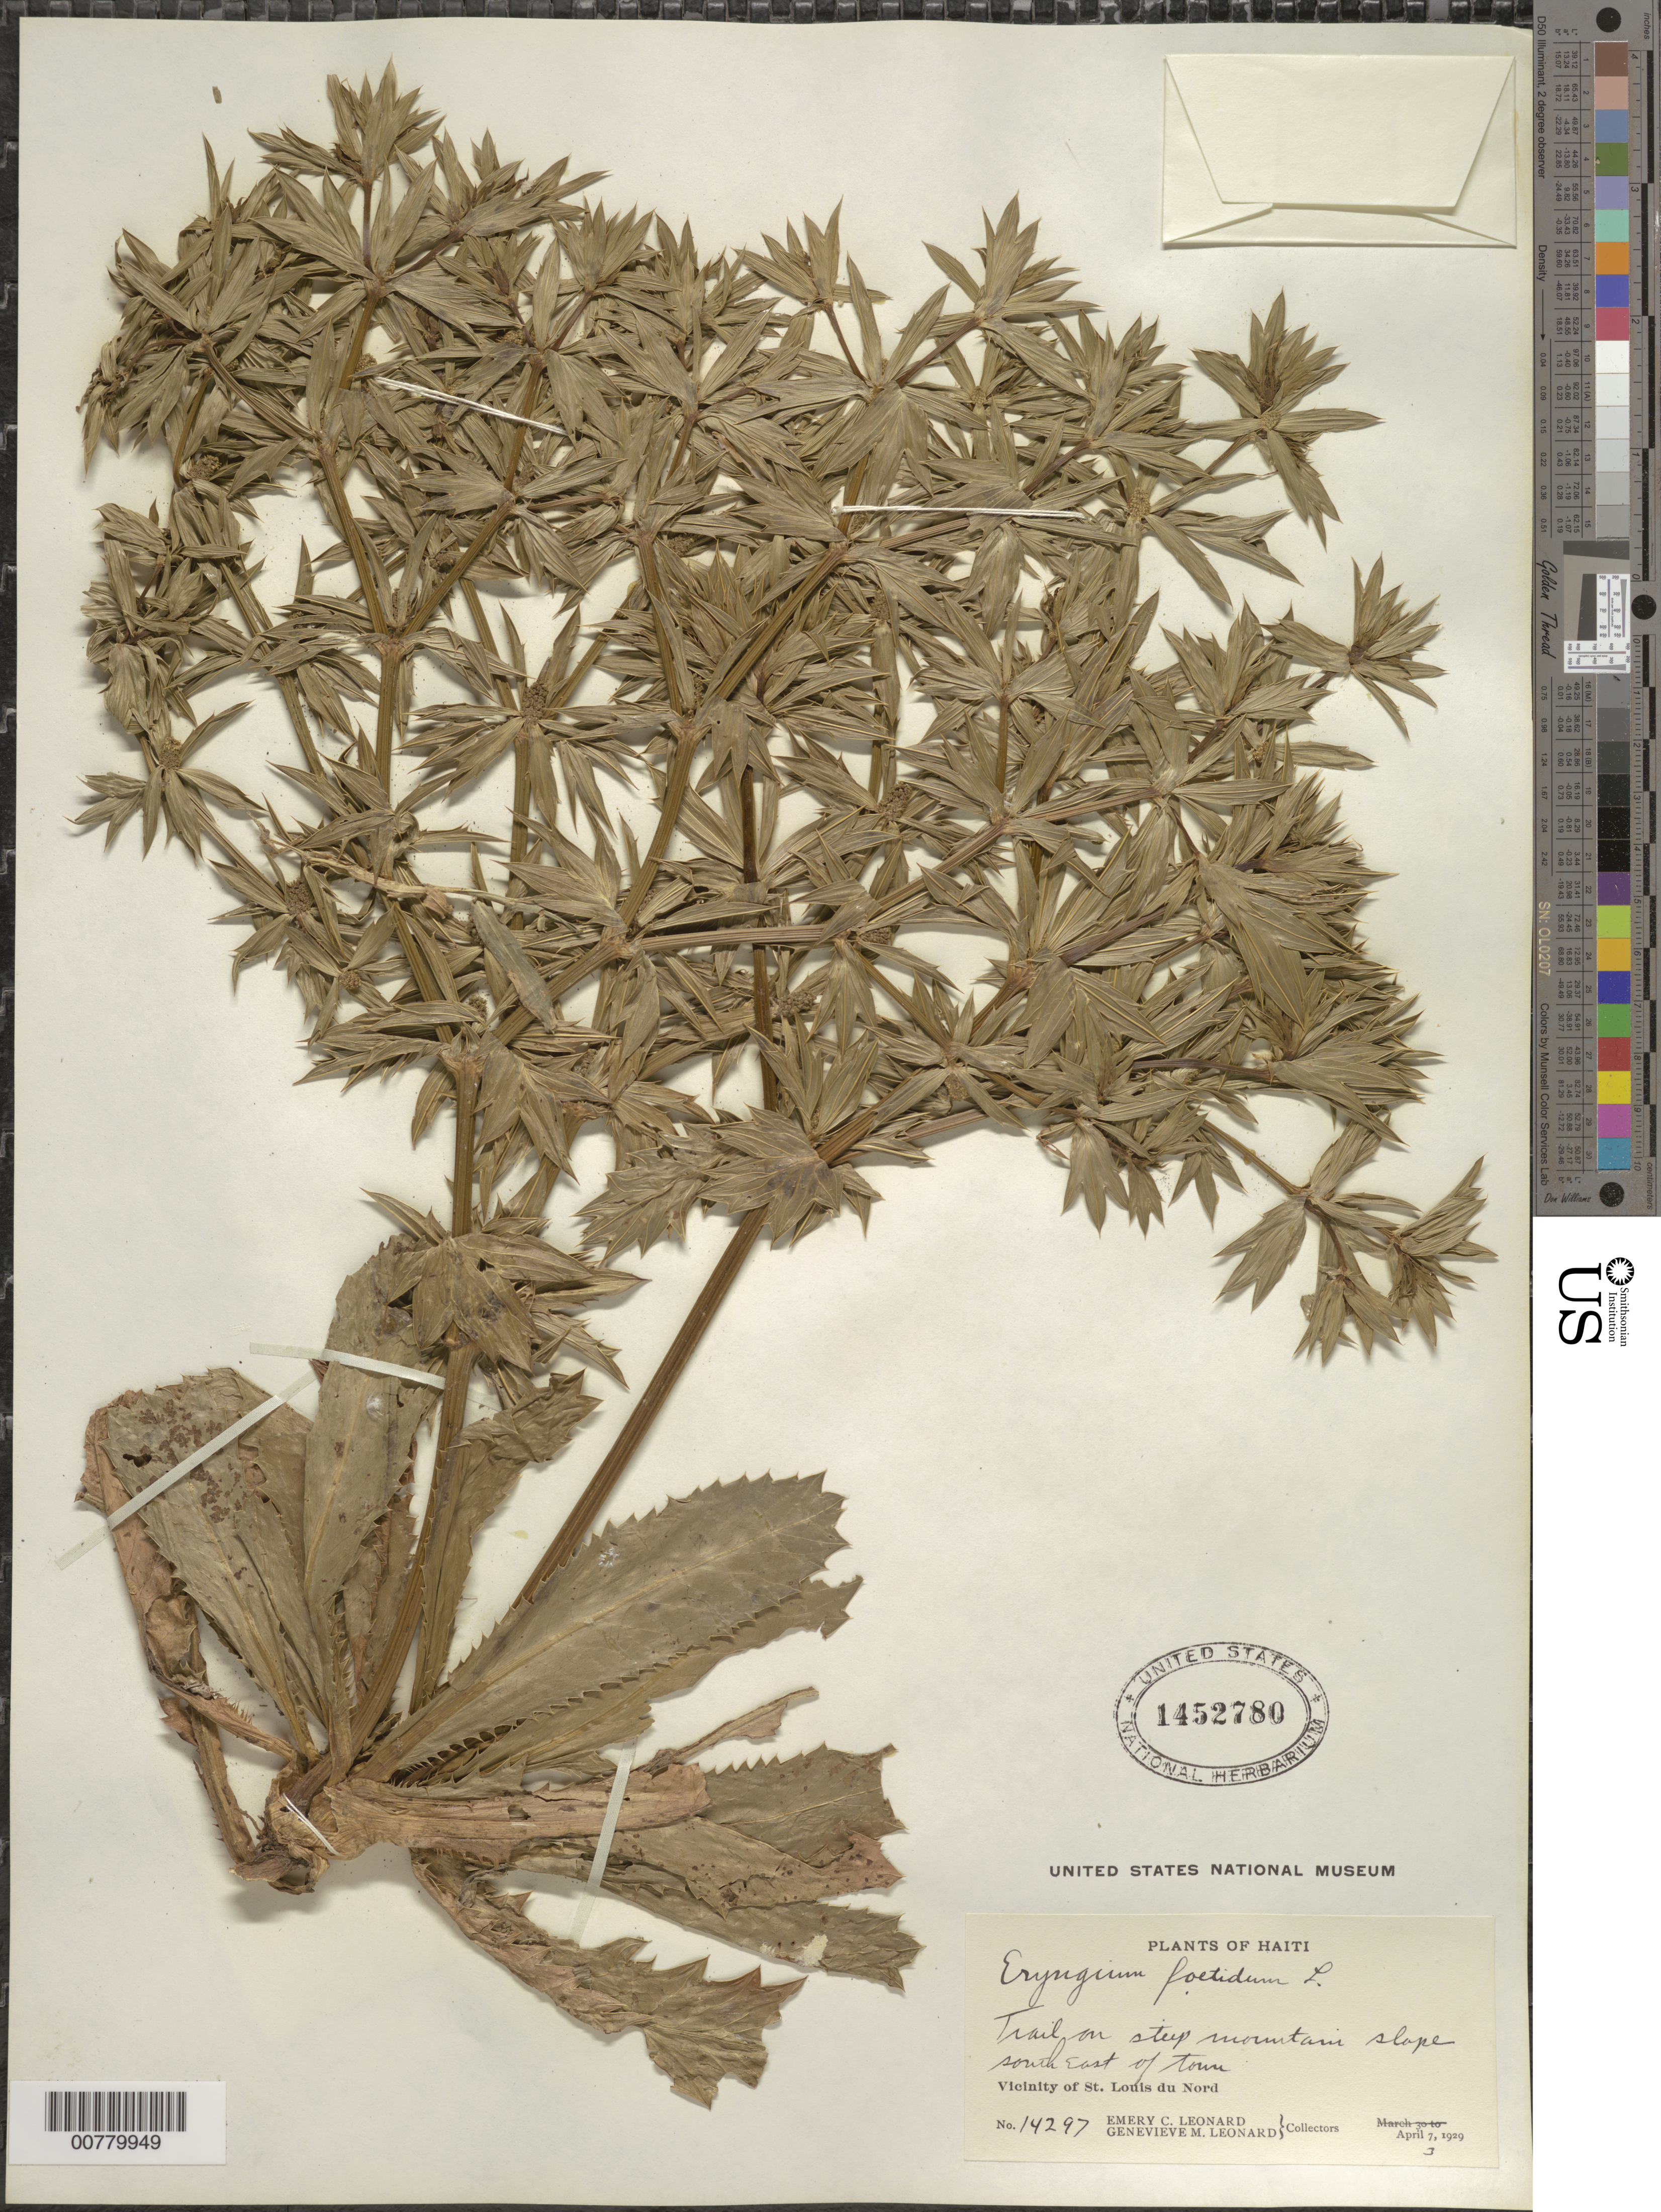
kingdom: Plantae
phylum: Tracheophyta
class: Magnoliopsida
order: Apiales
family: Apiaceae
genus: Eryngium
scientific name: Eryngium foetidum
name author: L.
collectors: E. C. Leonard & G. M. Leonard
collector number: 14297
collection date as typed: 03 Apr 1929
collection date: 1929-04-03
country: Haiti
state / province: Nord-Ouest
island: Hispaniola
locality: Vicinity of St. Louis du Nord, southeast of town.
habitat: Trail on steep mountain slope.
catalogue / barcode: US 1452780